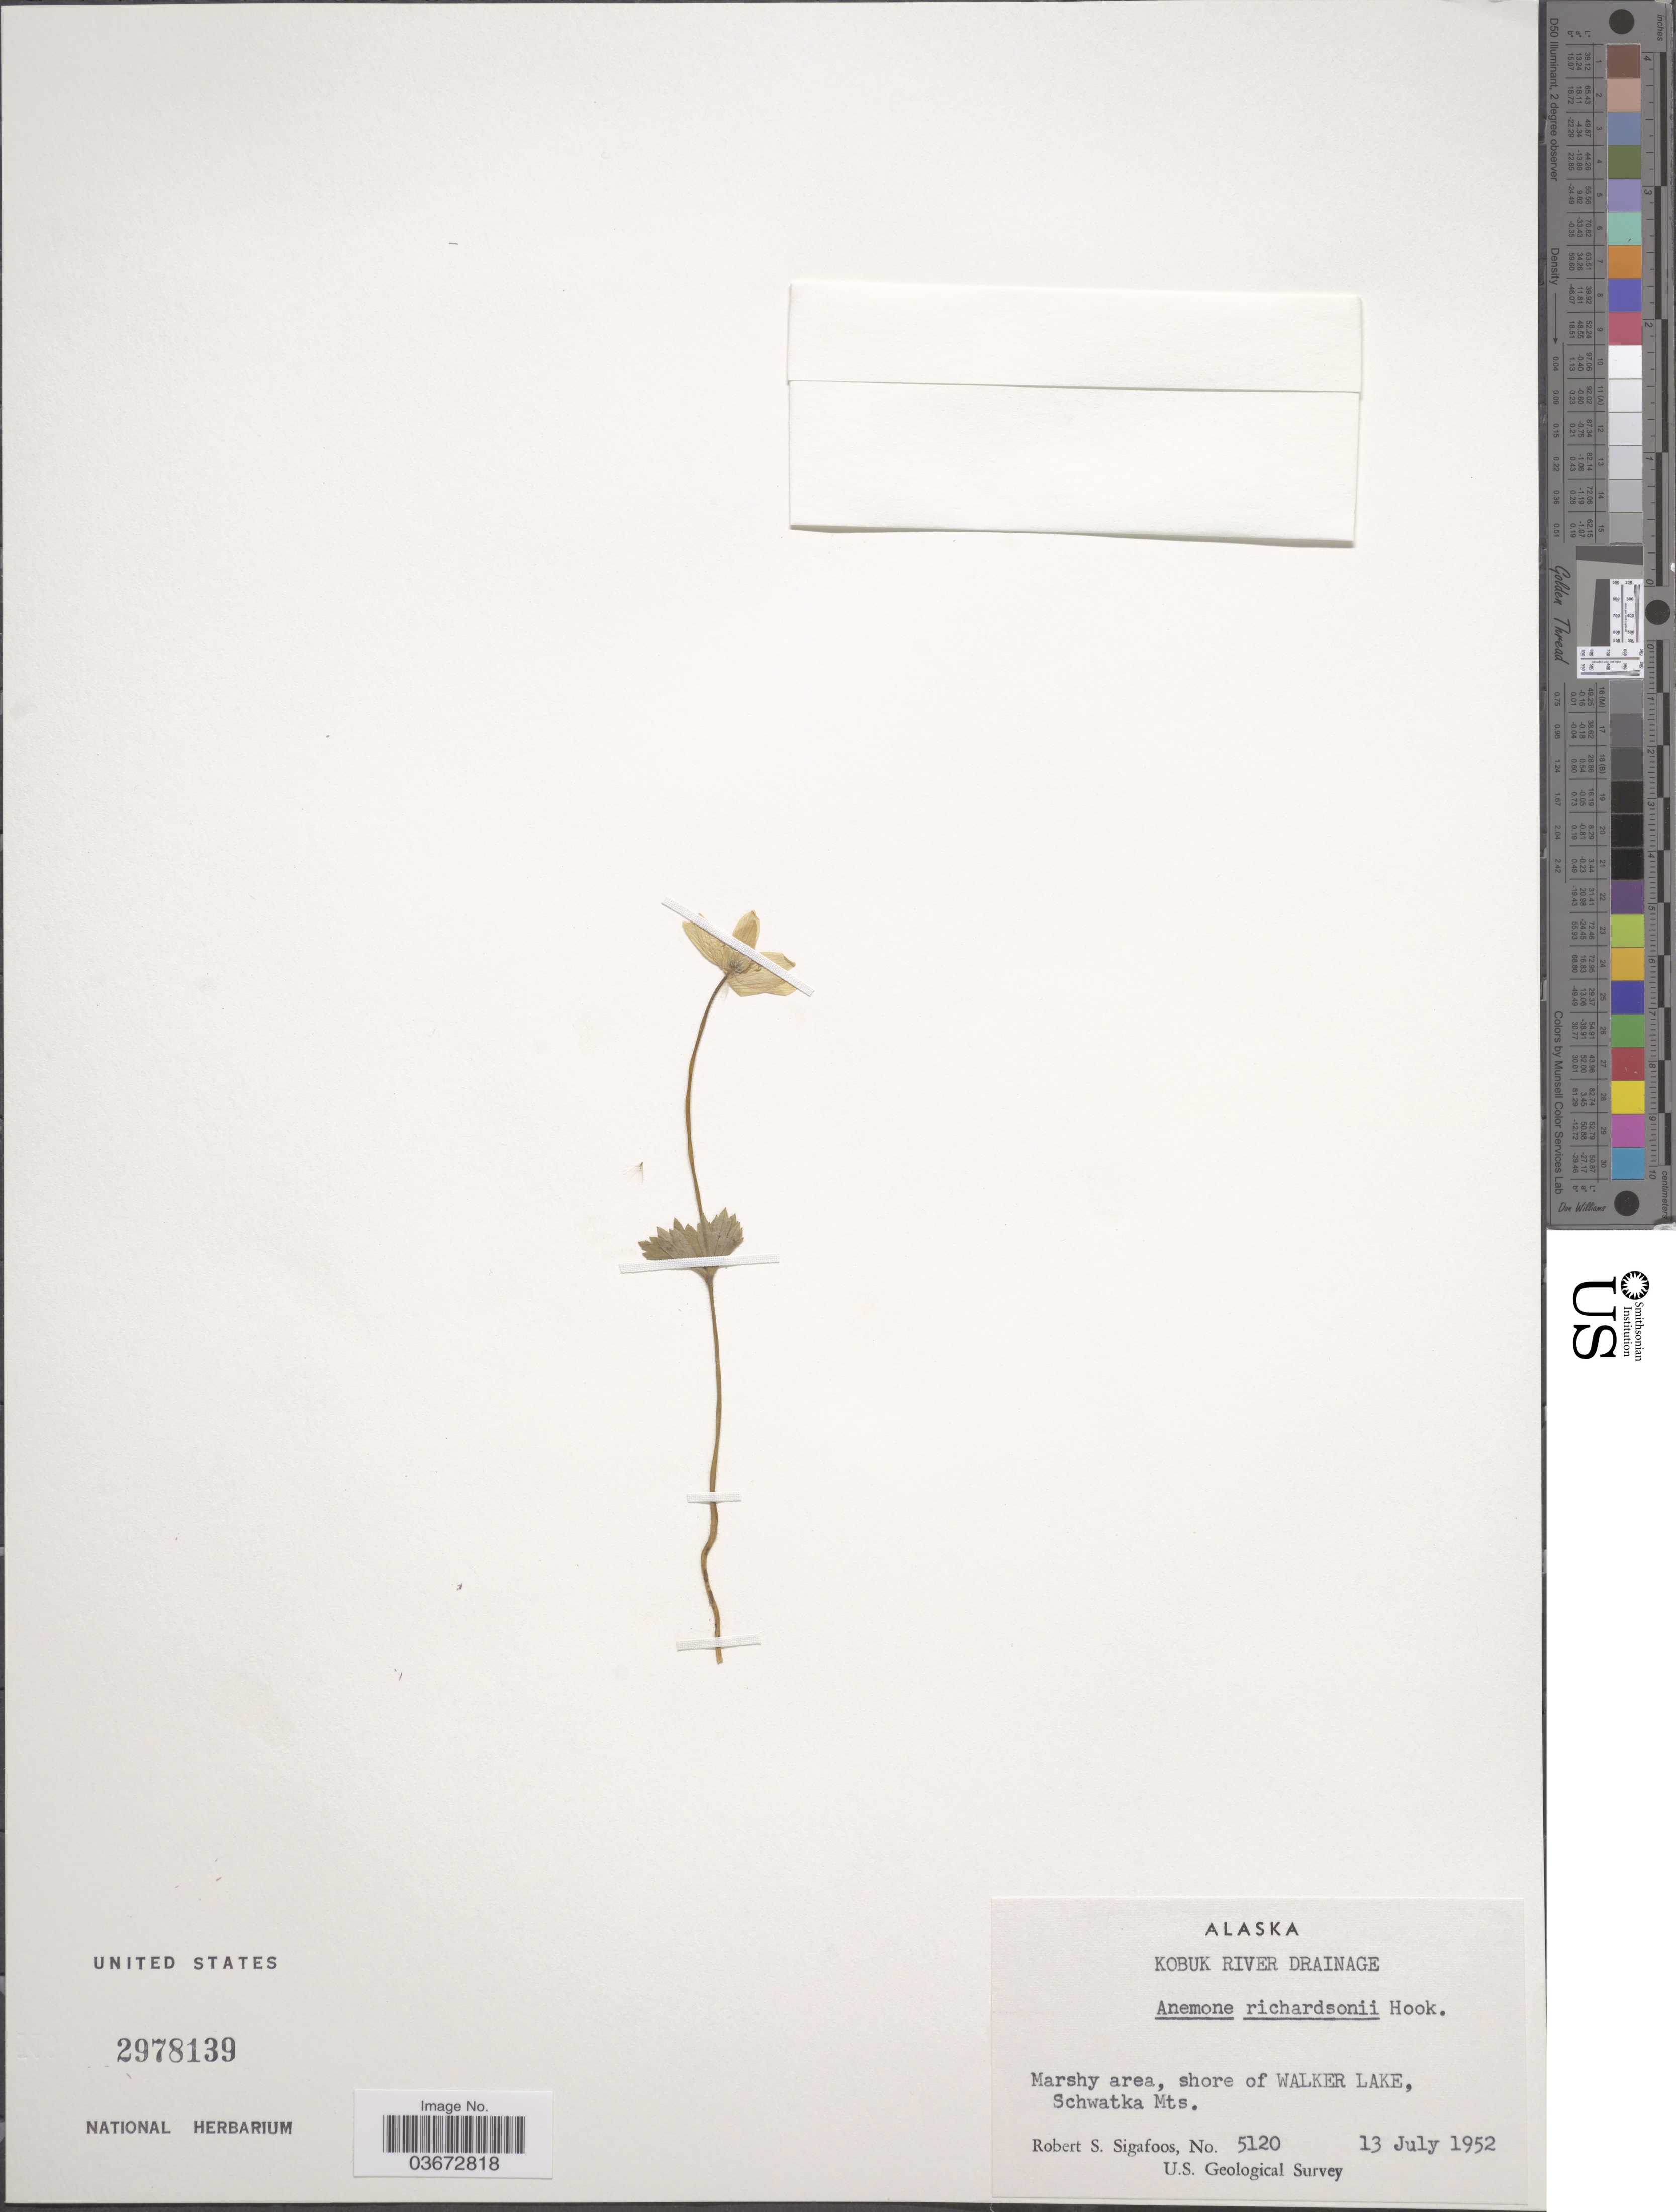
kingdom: Plantae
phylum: Tracheophyta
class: Magnoliopsida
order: Ranunculales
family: Ranunculaceae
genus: Anemone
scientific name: Anemone richardsonii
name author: Hook.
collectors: R. Sigafoos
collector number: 5120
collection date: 1952-07-13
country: United States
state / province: Alaska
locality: Kobuk River Drainage. Marshy area, shore of Walker Lake, Schwatka Mts.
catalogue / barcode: US 2978139